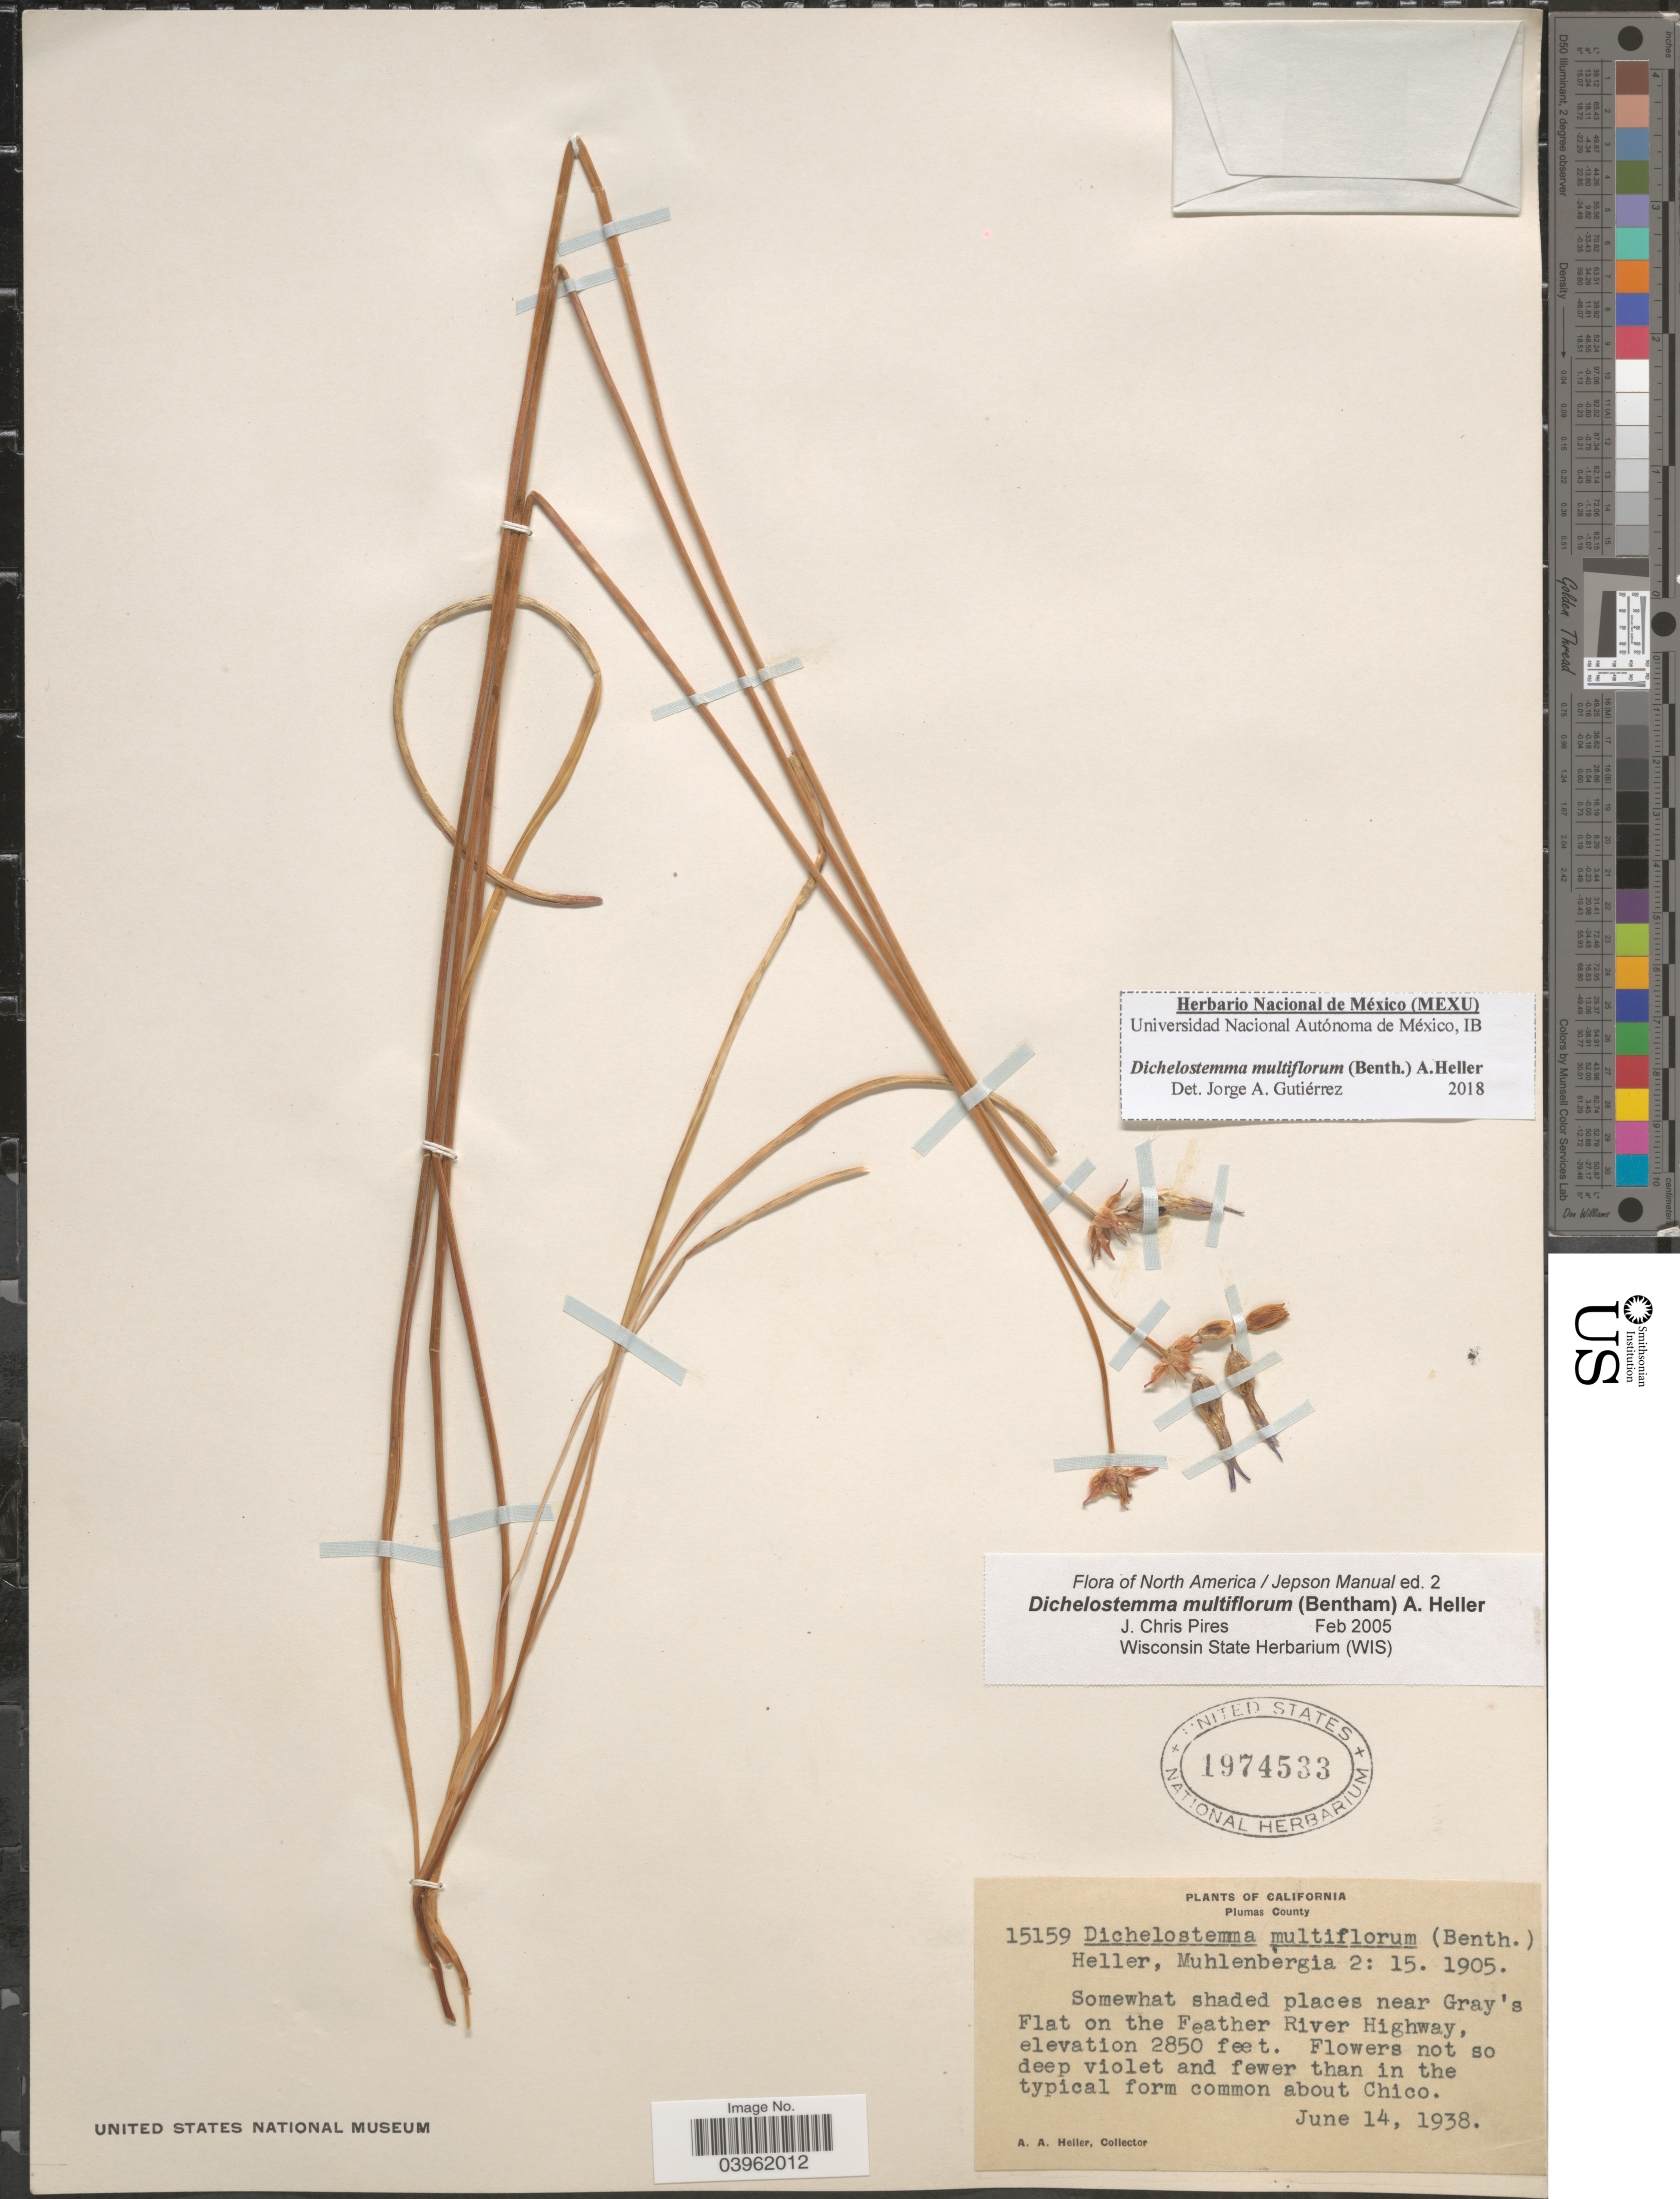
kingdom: Plantae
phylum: Tracheophyta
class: Liliopsida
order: Asparagales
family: Asparagaceae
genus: Dichelostemma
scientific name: Dichelostemma multiflorum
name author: (Benth.) A. Heller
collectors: A. A. Heller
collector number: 15159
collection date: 1938-06-14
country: United States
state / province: California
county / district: Plumas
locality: Plumas County. Near Gray's Flat on the Feather River Highway. Common about Chico.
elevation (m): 869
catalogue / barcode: US 1974533